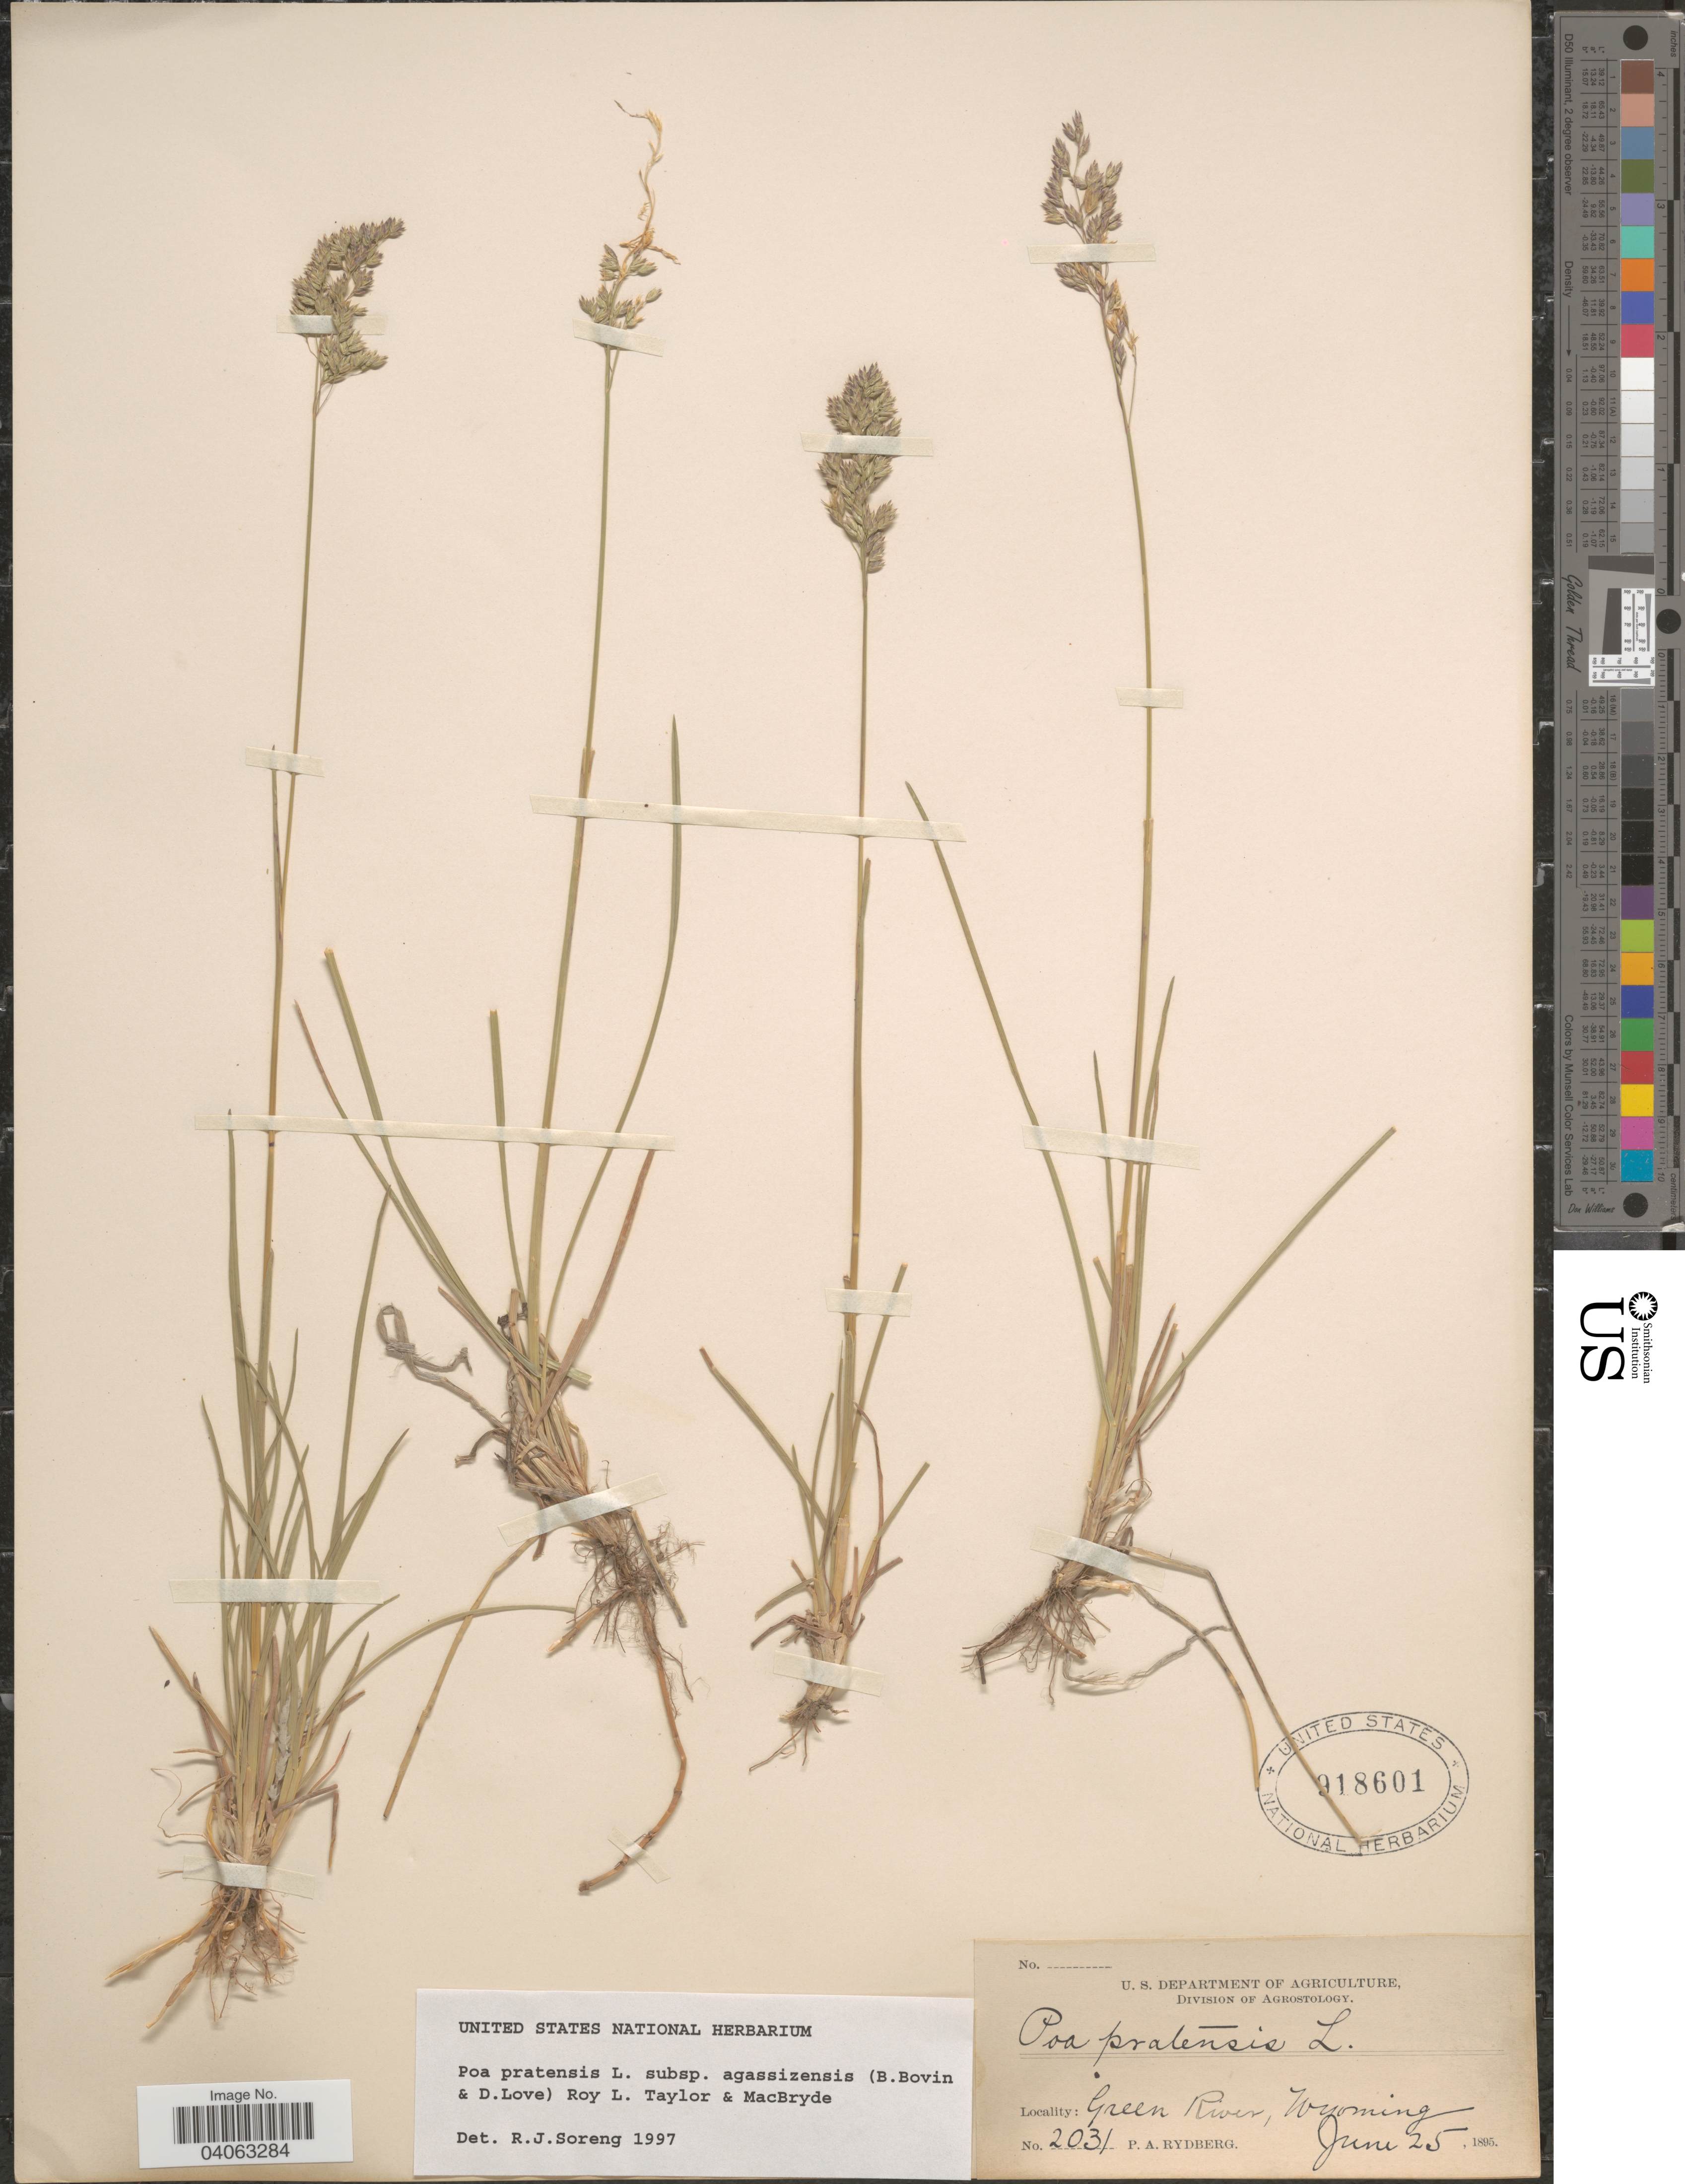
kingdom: Plantae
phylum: Tracheophyta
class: Liliopsida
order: Poales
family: Poaceae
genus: Poa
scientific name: Poa pratensis subsp. agassizensis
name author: (B. Boivin & D. Löve) Roy L. Taylor & MacBryde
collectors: P. A. Rydberg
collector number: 2031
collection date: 1895-06-25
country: United States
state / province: Wyoming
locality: Green River.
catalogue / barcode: US 918601